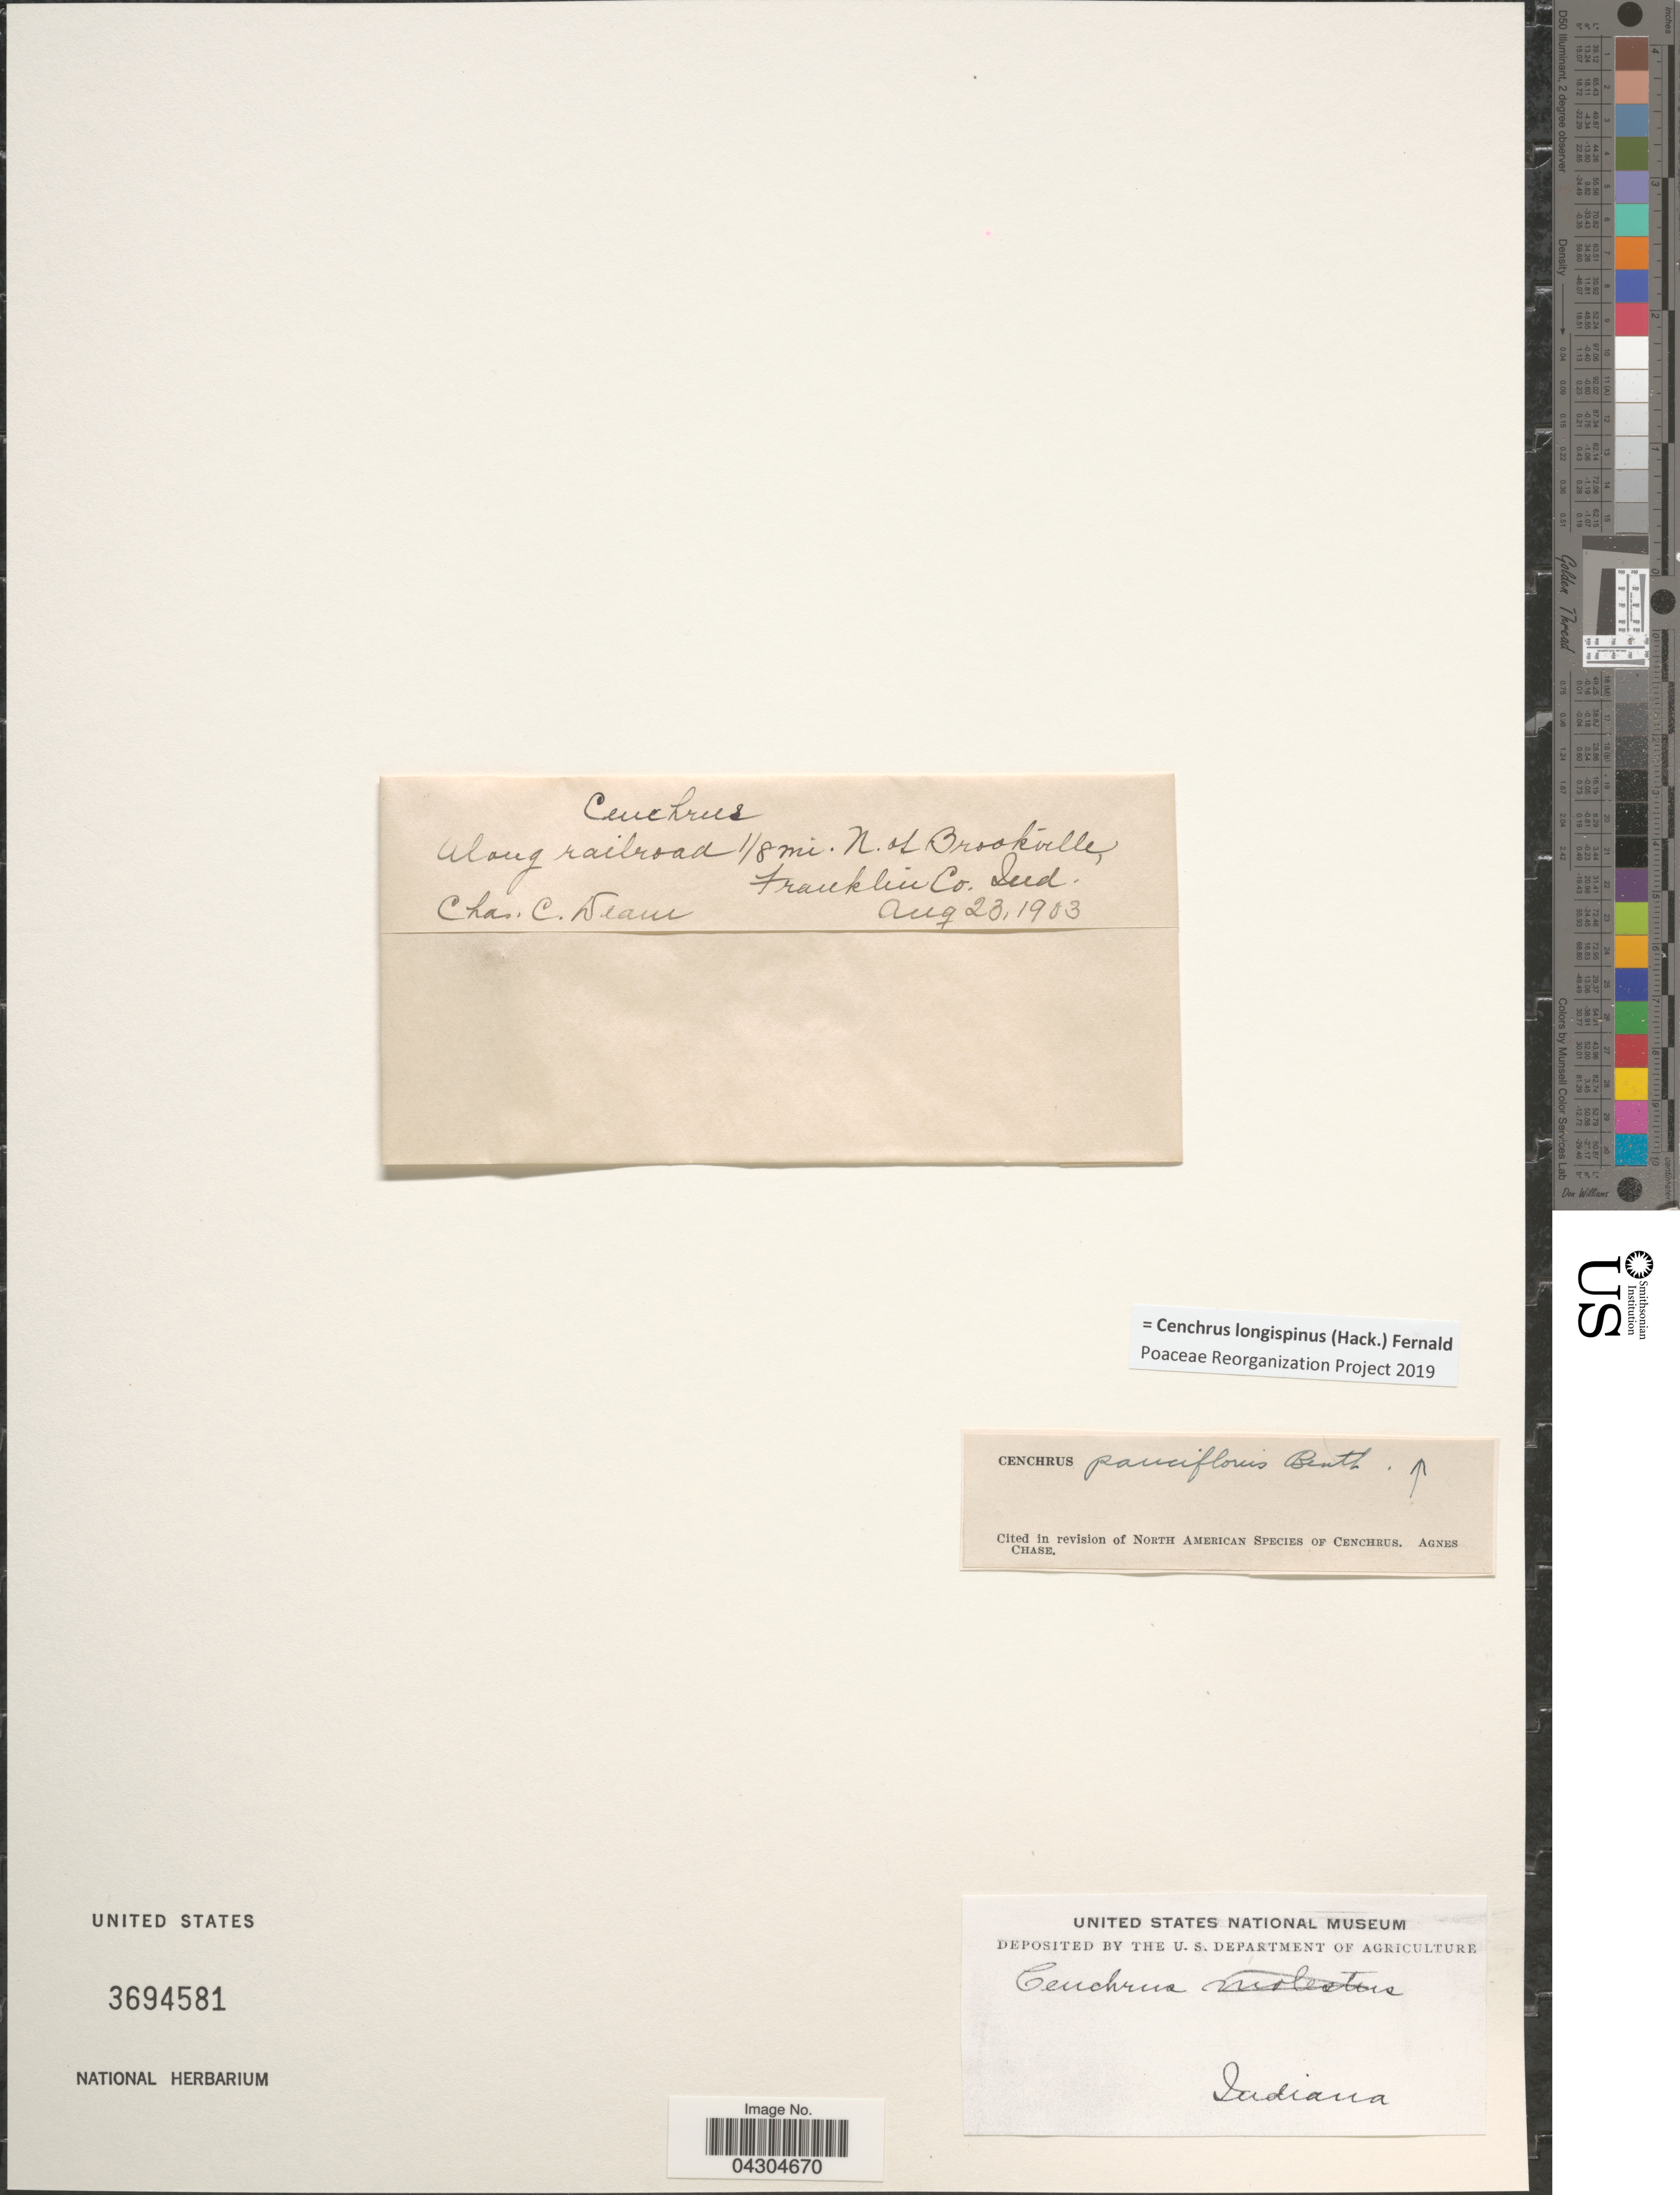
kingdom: Plantae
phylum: Tracheophyta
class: Liliopsida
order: Poales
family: Poaceae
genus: Cenchrus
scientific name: Cenchrus longispinus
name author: (Hack.) Fernald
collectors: C. C. Deam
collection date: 1903-08-23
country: United States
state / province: Indiana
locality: Along railroad 1/8 mi. N. of Brookville, Franklin Co.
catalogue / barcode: US 3694581